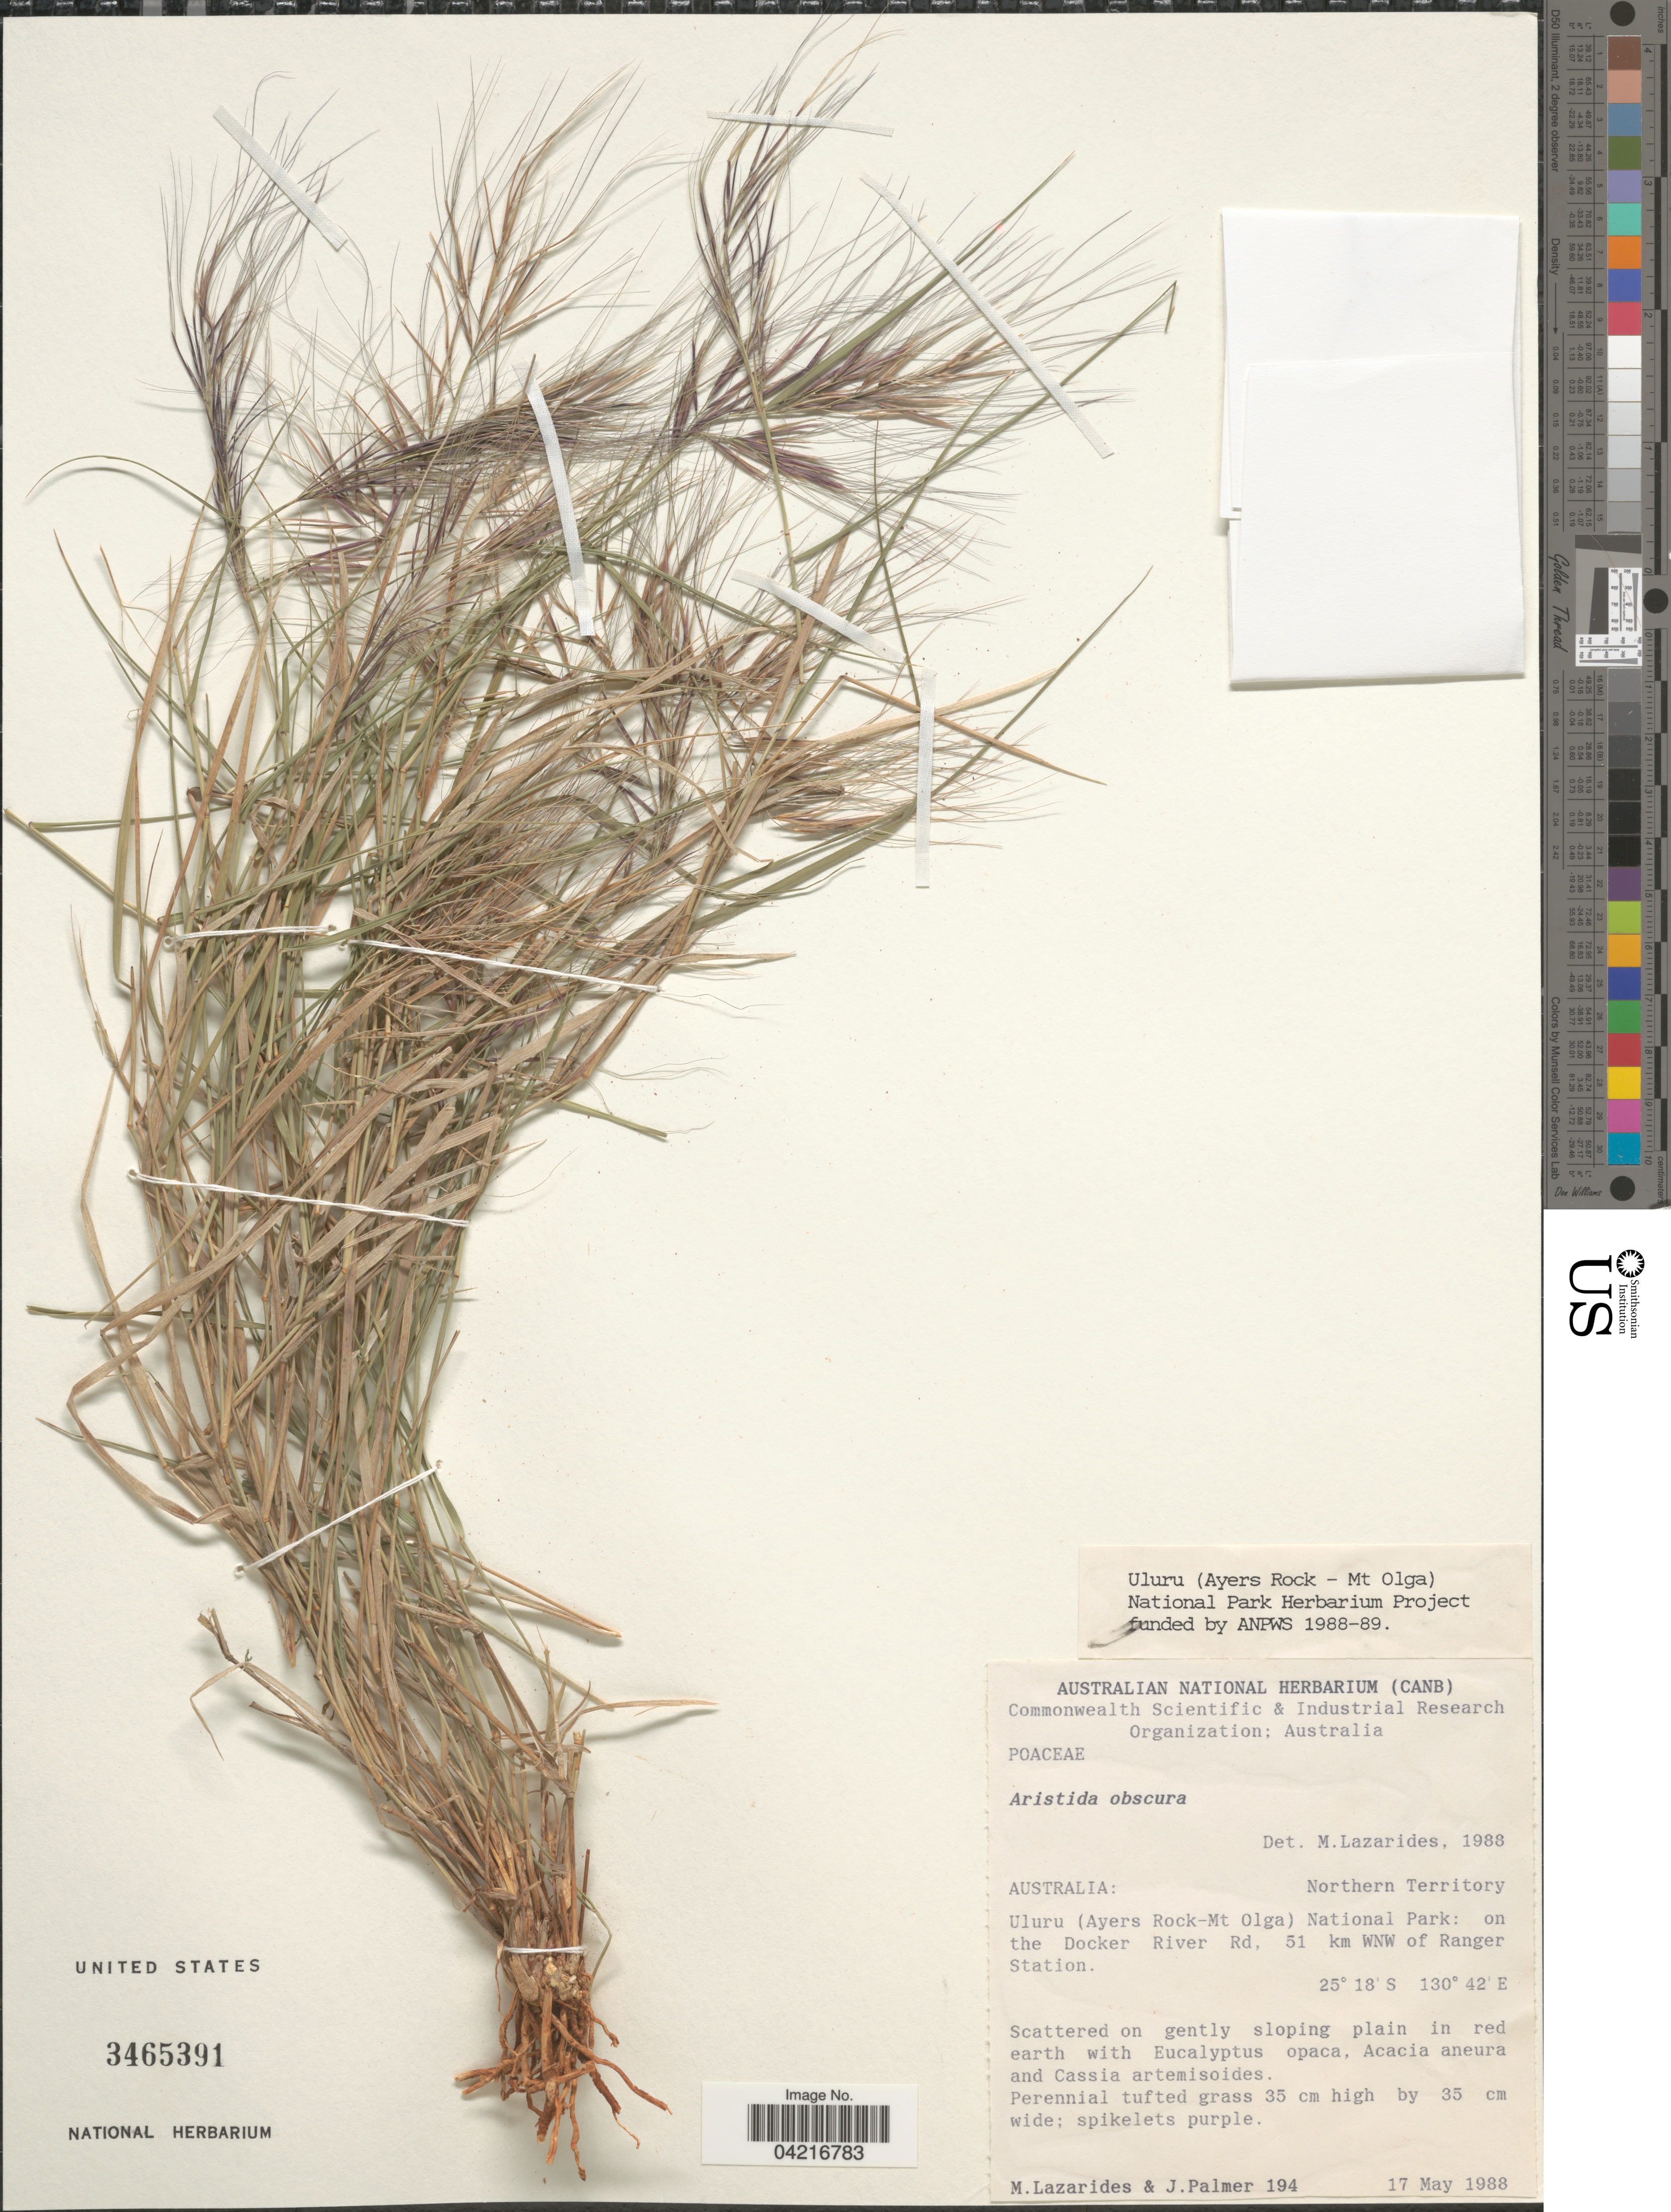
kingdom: Plantae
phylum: Tracheophyta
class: Liliopsida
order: Poales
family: Poaceae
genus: Aristida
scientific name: Aristida obscura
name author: Henr.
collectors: M. Lazarides & J. Palmer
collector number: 194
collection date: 1988-05-17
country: Australia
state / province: Northern Territory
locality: Uluru (Ayers Rock-Mt Olga) National Park: on the Docker River Rd, 51 km WNW of Ranger Station.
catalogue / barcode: US 3465391